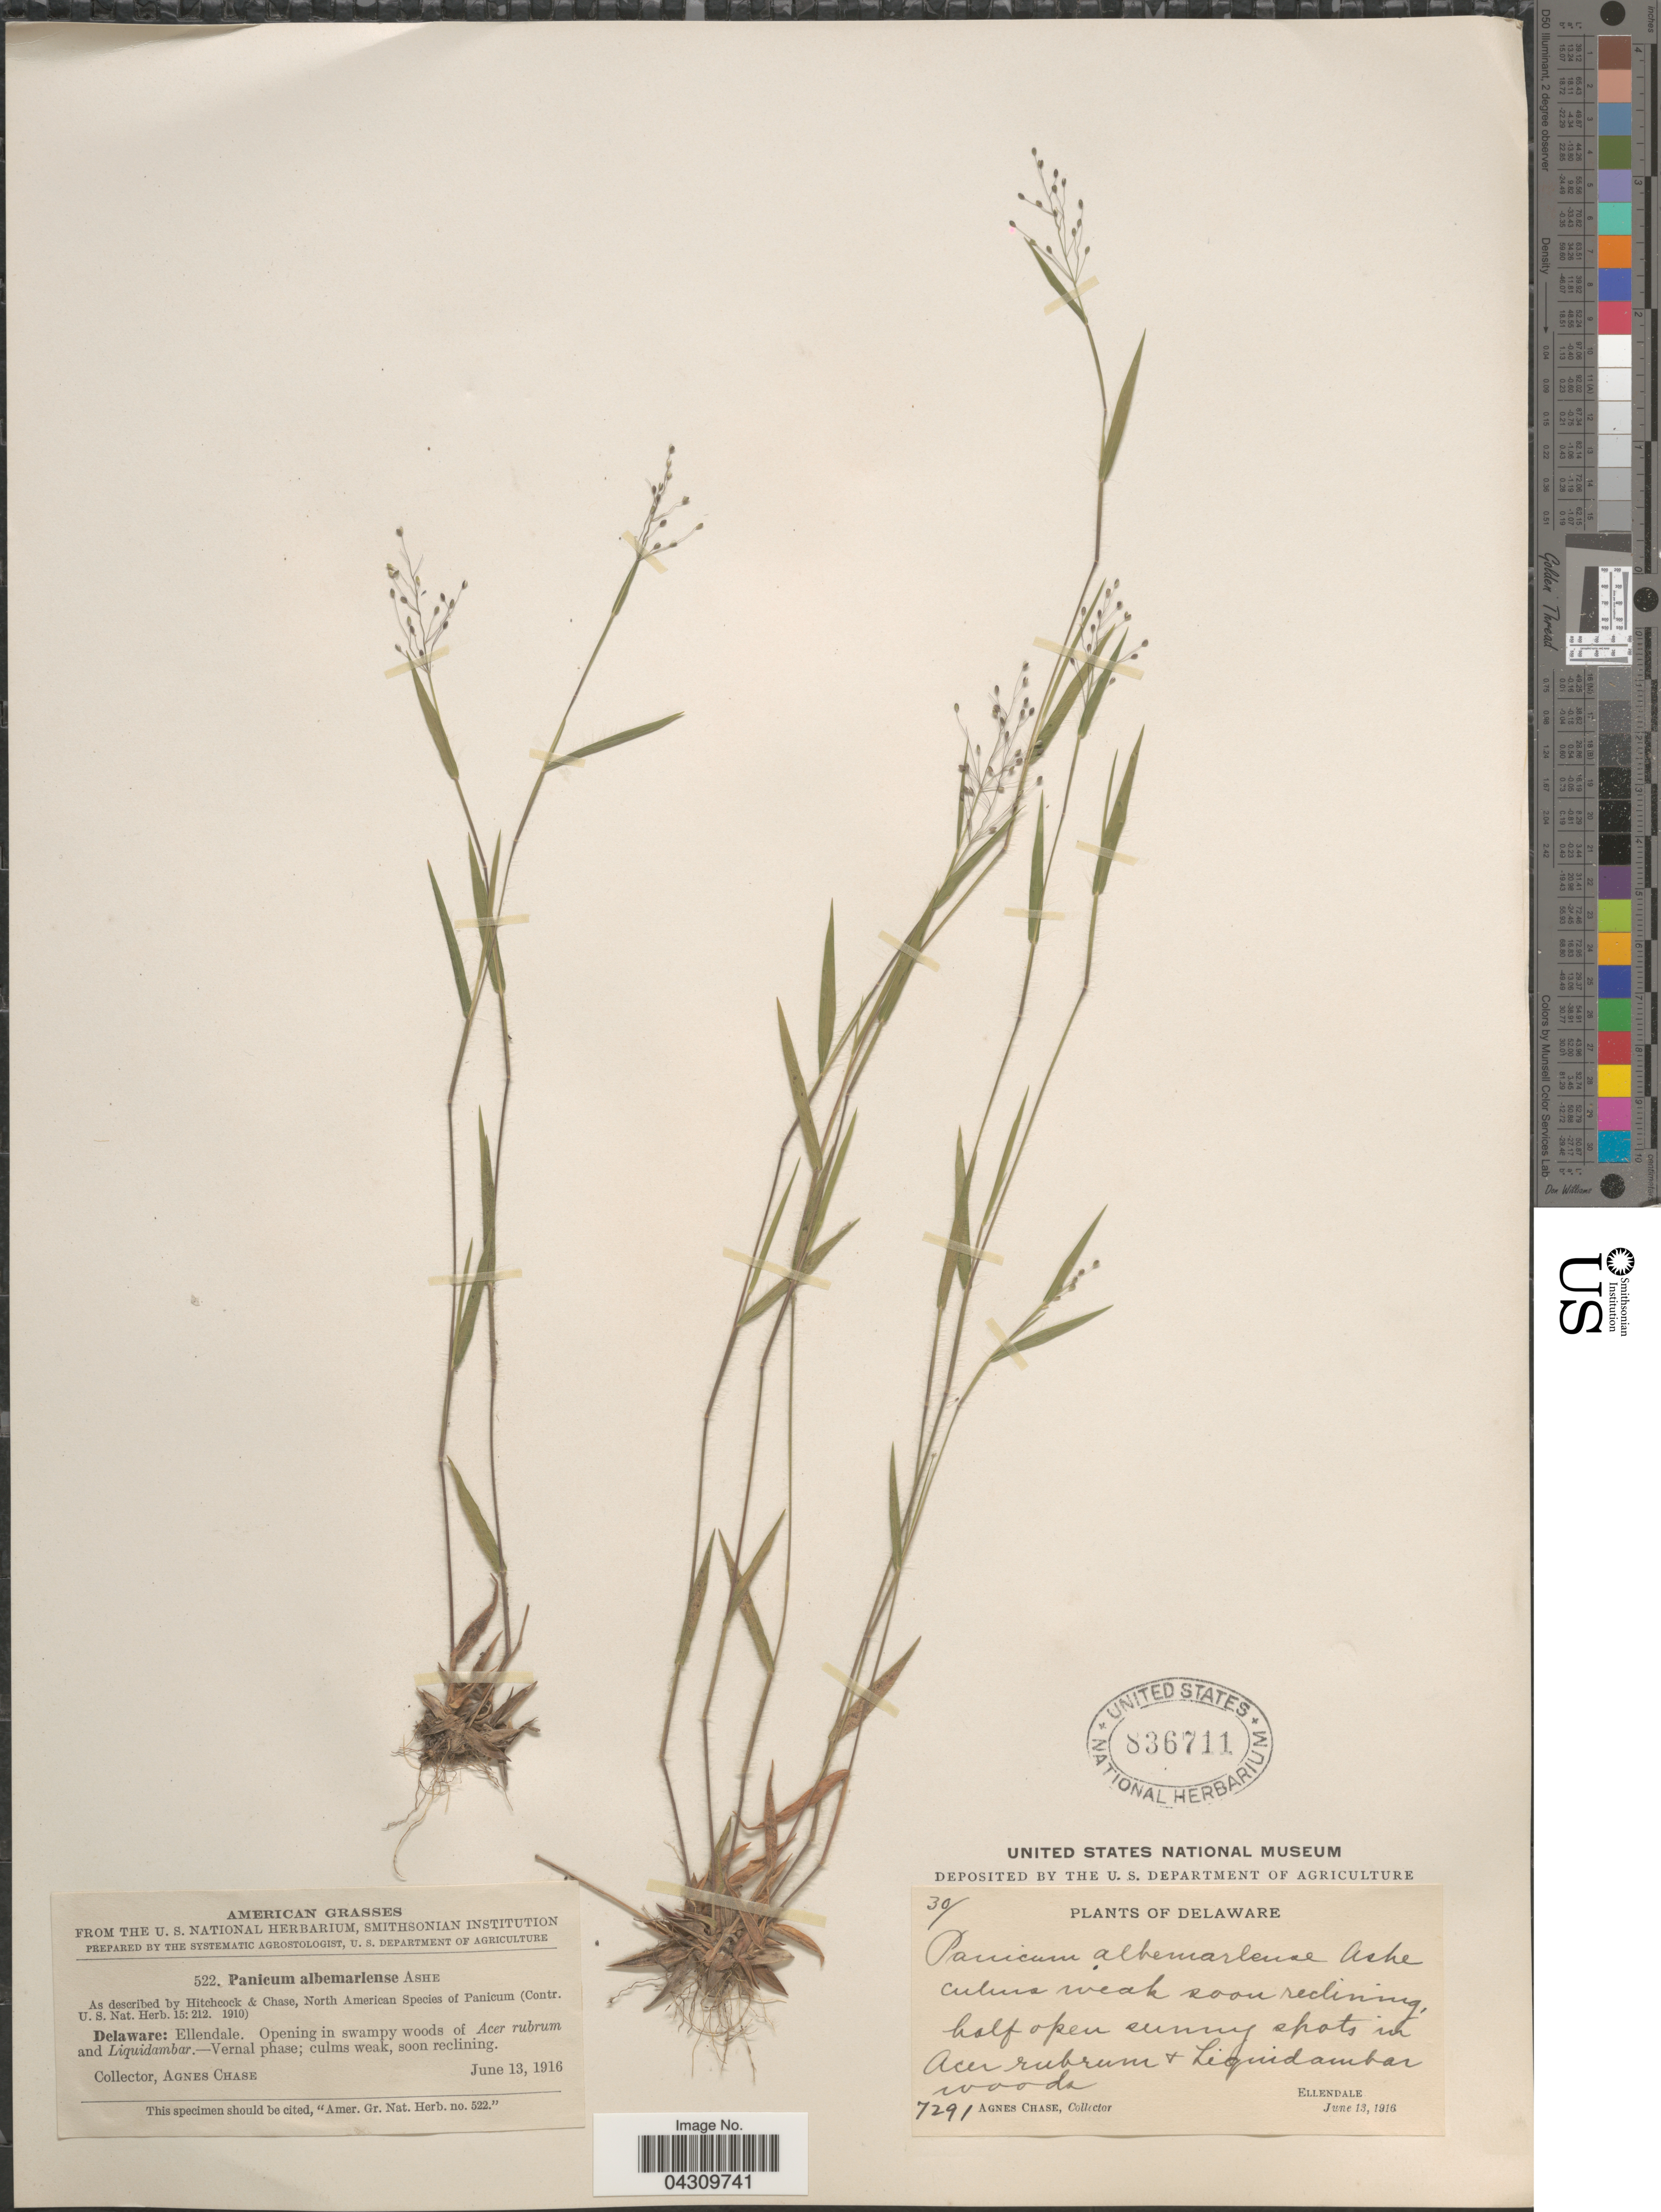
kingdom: Plantae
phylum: Tracheophyta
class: Liliopsida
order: Poales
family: Poaceae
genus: Dichanthelium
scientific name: Dichanthelium acuminatum var. acuminatum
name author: (Sw.) Gould & C.A. Clark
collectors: A. Chase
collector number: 522/30/7291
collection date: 1916-06-13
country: United States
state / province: Delaware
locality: Ellendale.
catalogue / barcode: US 836711